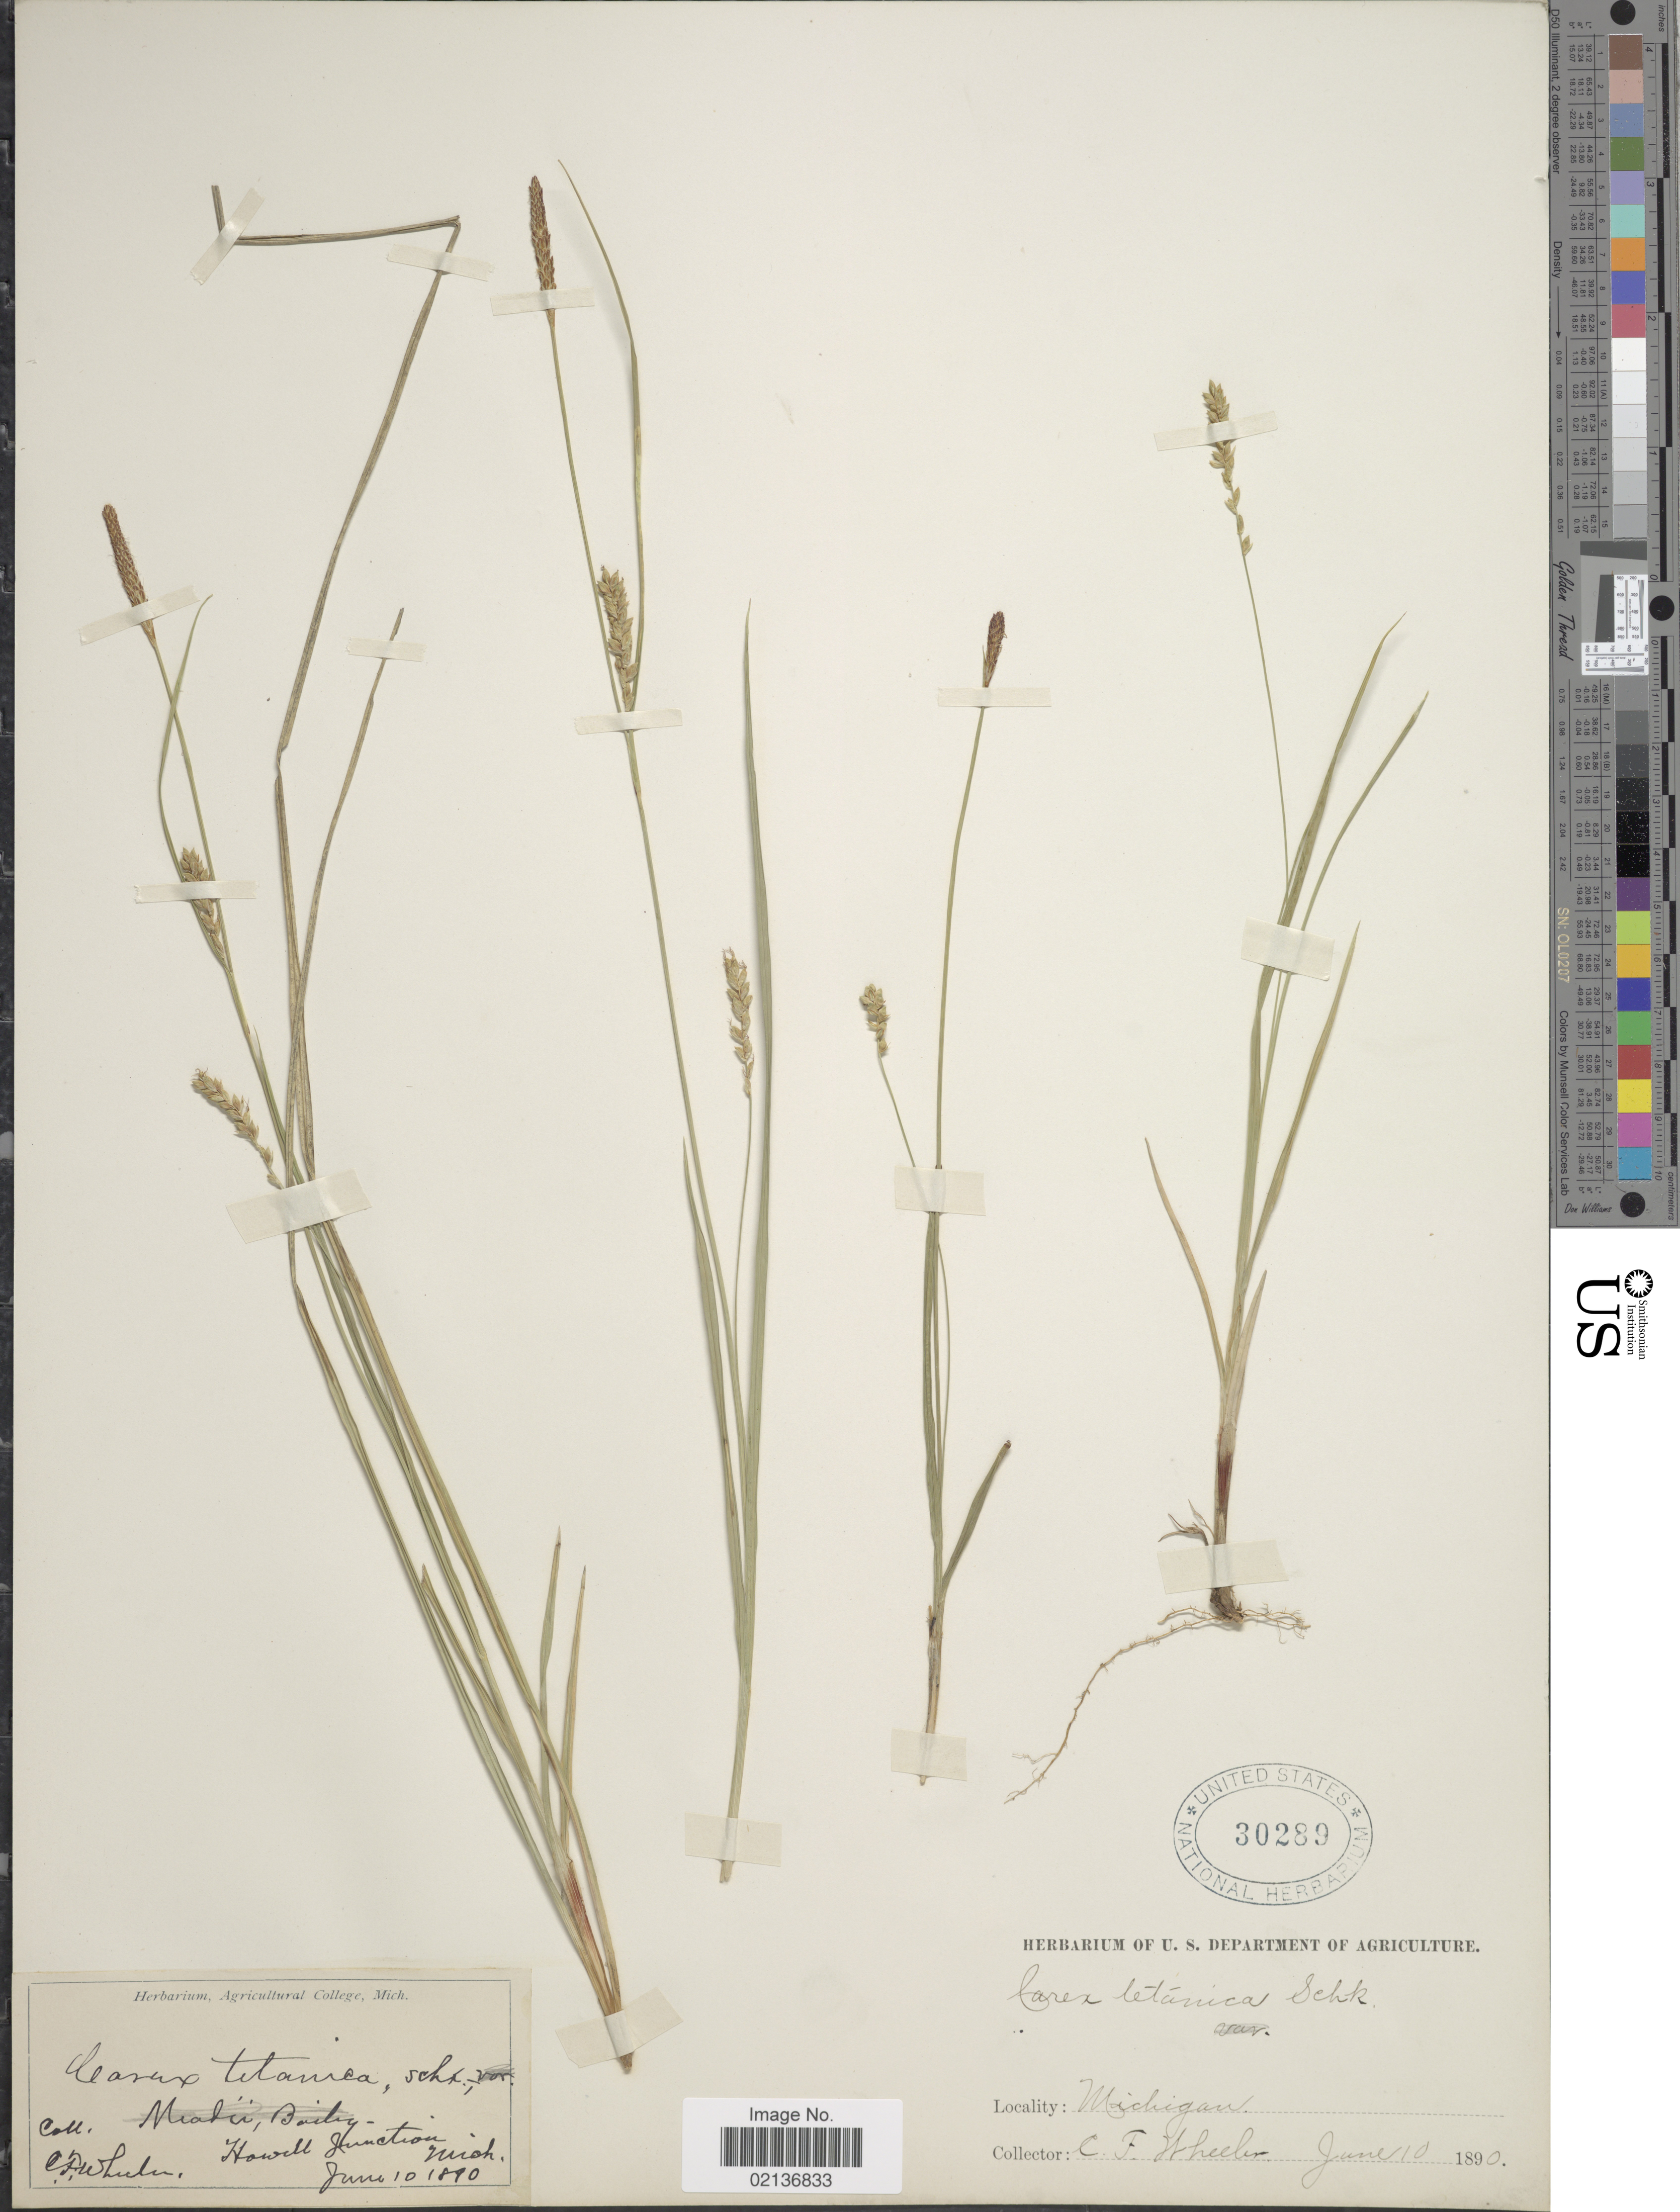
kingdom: Plantae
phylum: Tracheophyta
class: Liliopsida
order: Poales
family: Cyperaceae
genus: Carex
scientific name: Carex tetanica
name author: Schkuhr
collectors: C. Wheeler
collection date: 1890-06-10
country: United States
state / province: Michigan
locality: Howell Junction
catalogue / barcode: US 30289